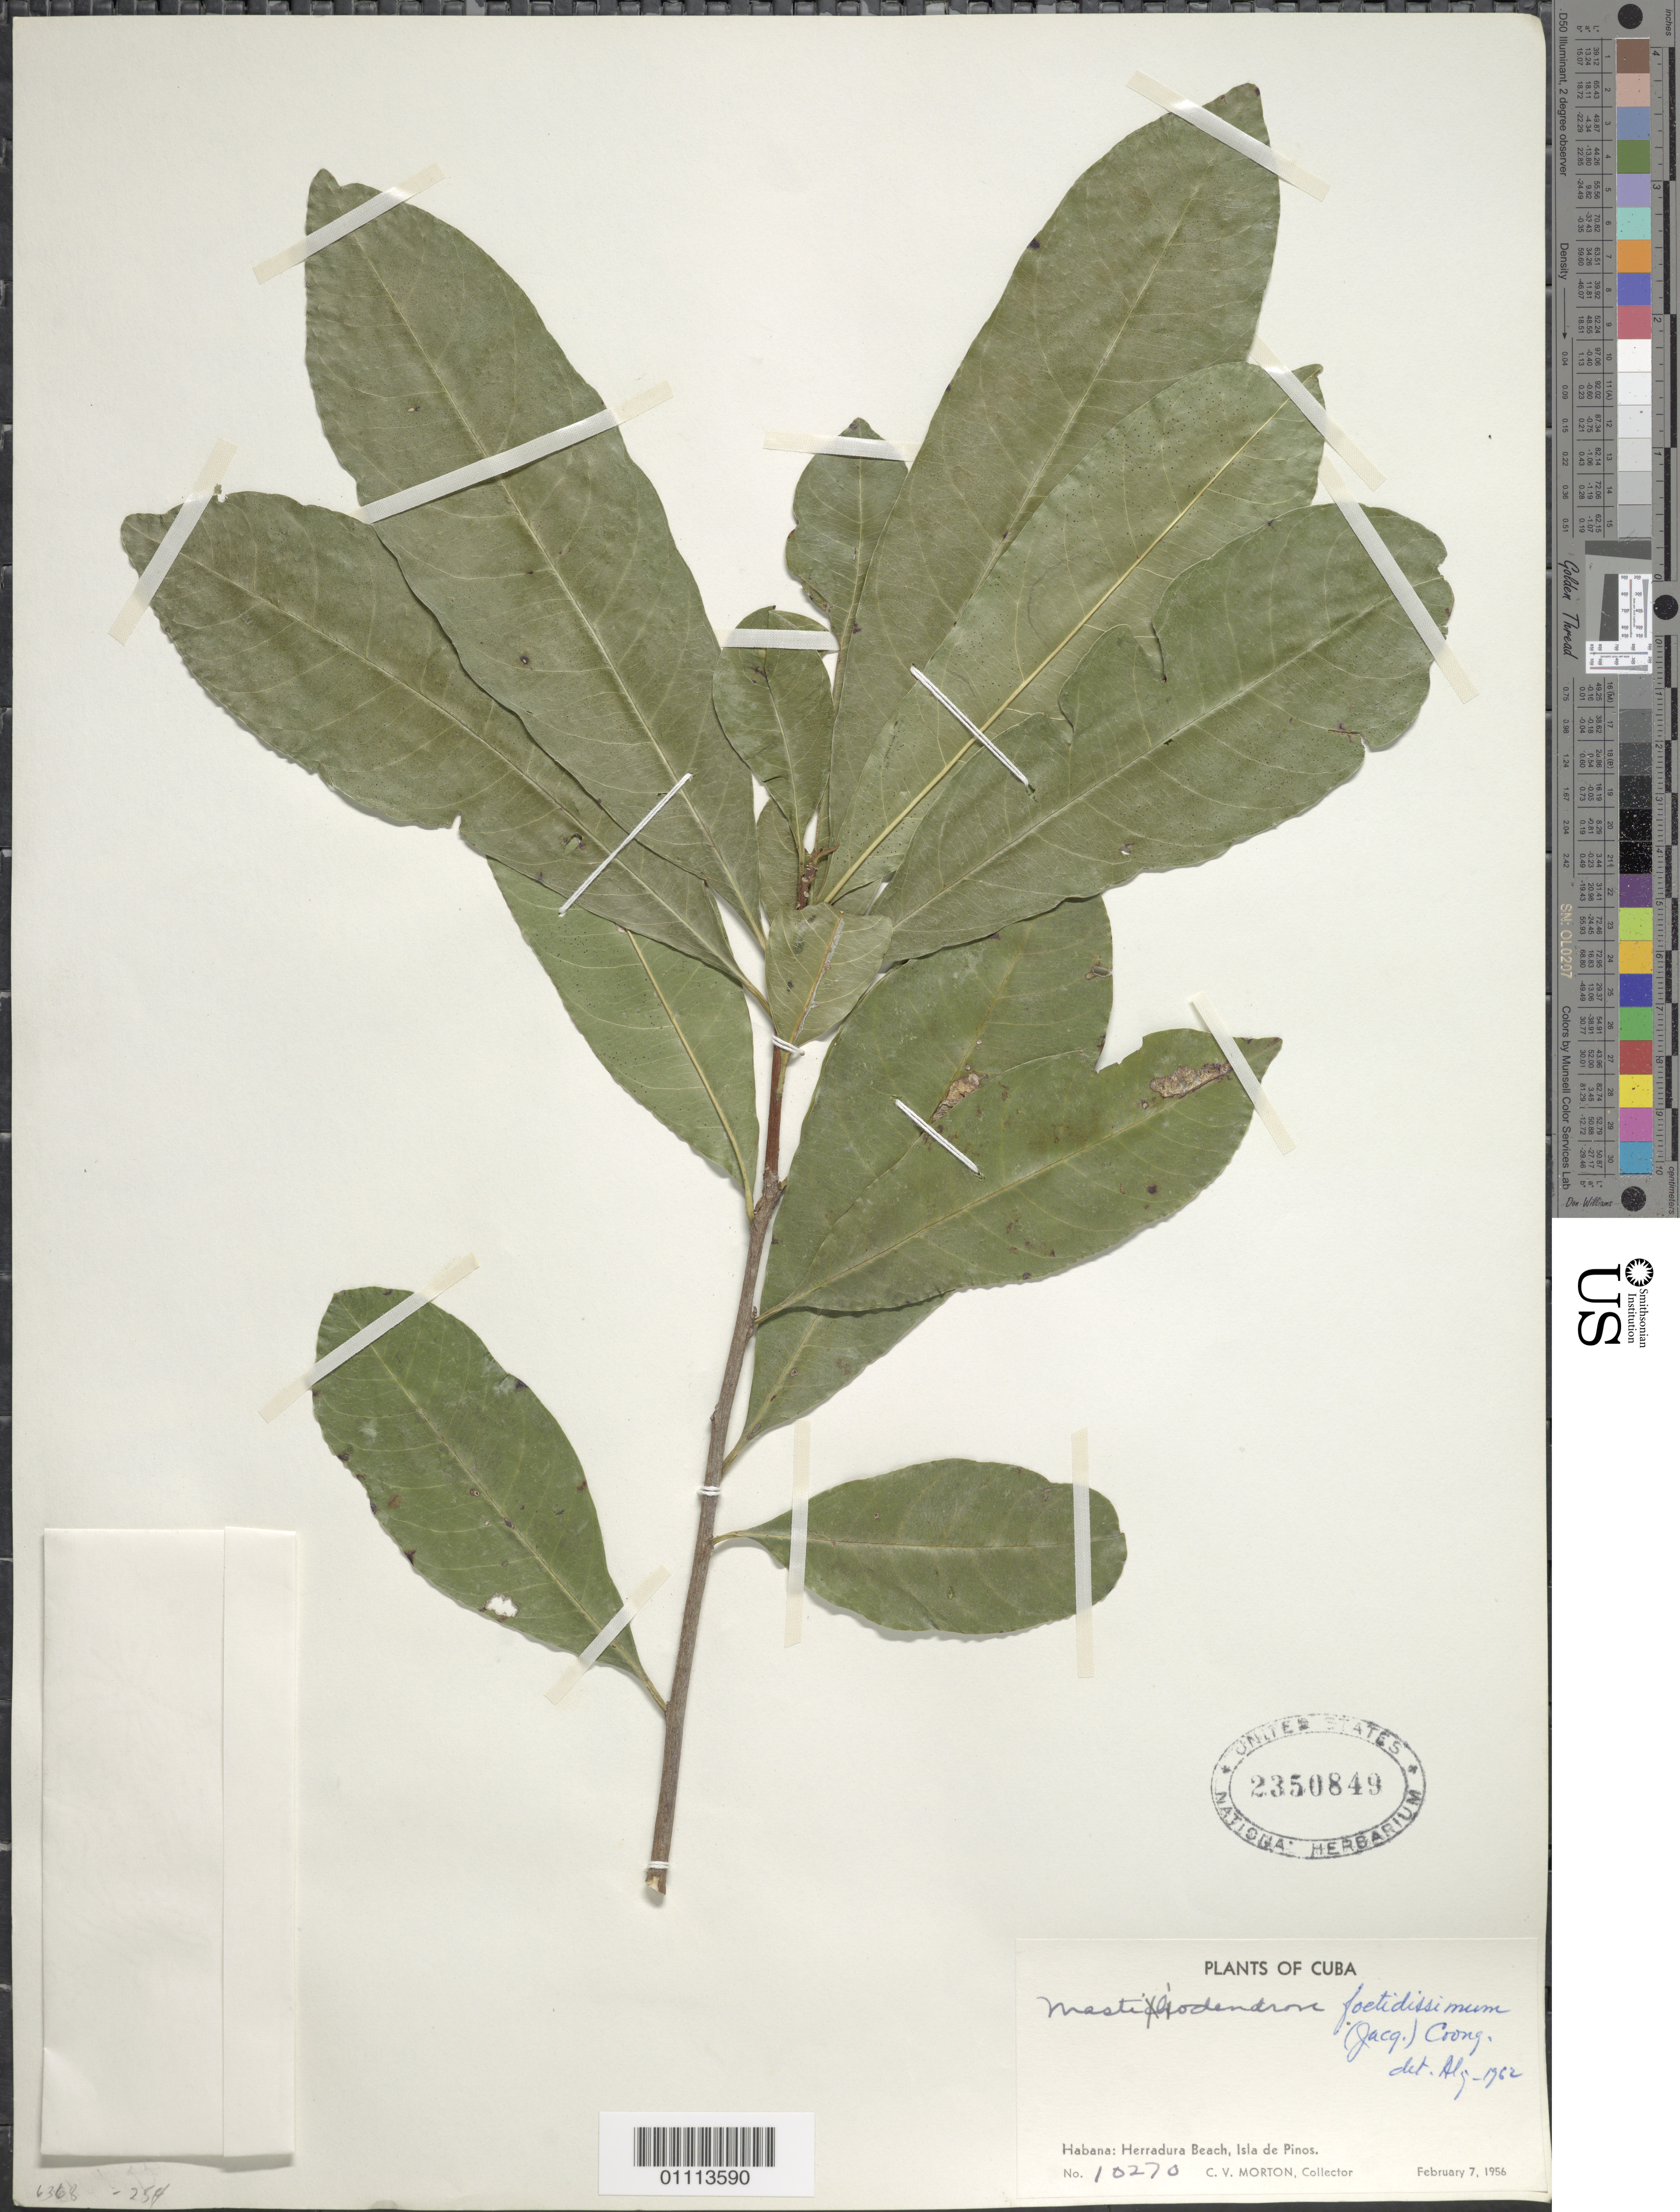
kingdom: Plantae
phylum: Tracheophyta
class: Magnoliopsida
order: Ericales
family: Sapotaceae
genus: Sideroxylon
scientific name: Sideroxylon foetidissimum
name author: Jacq.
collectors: C. V. Morton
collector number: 10270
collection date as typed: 07 Feb 1956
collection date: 1956-02-07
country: Cuba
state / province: Isla de La Juventud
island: Isla de la Juventud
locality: Herradura Beach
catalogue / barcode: US 2350849